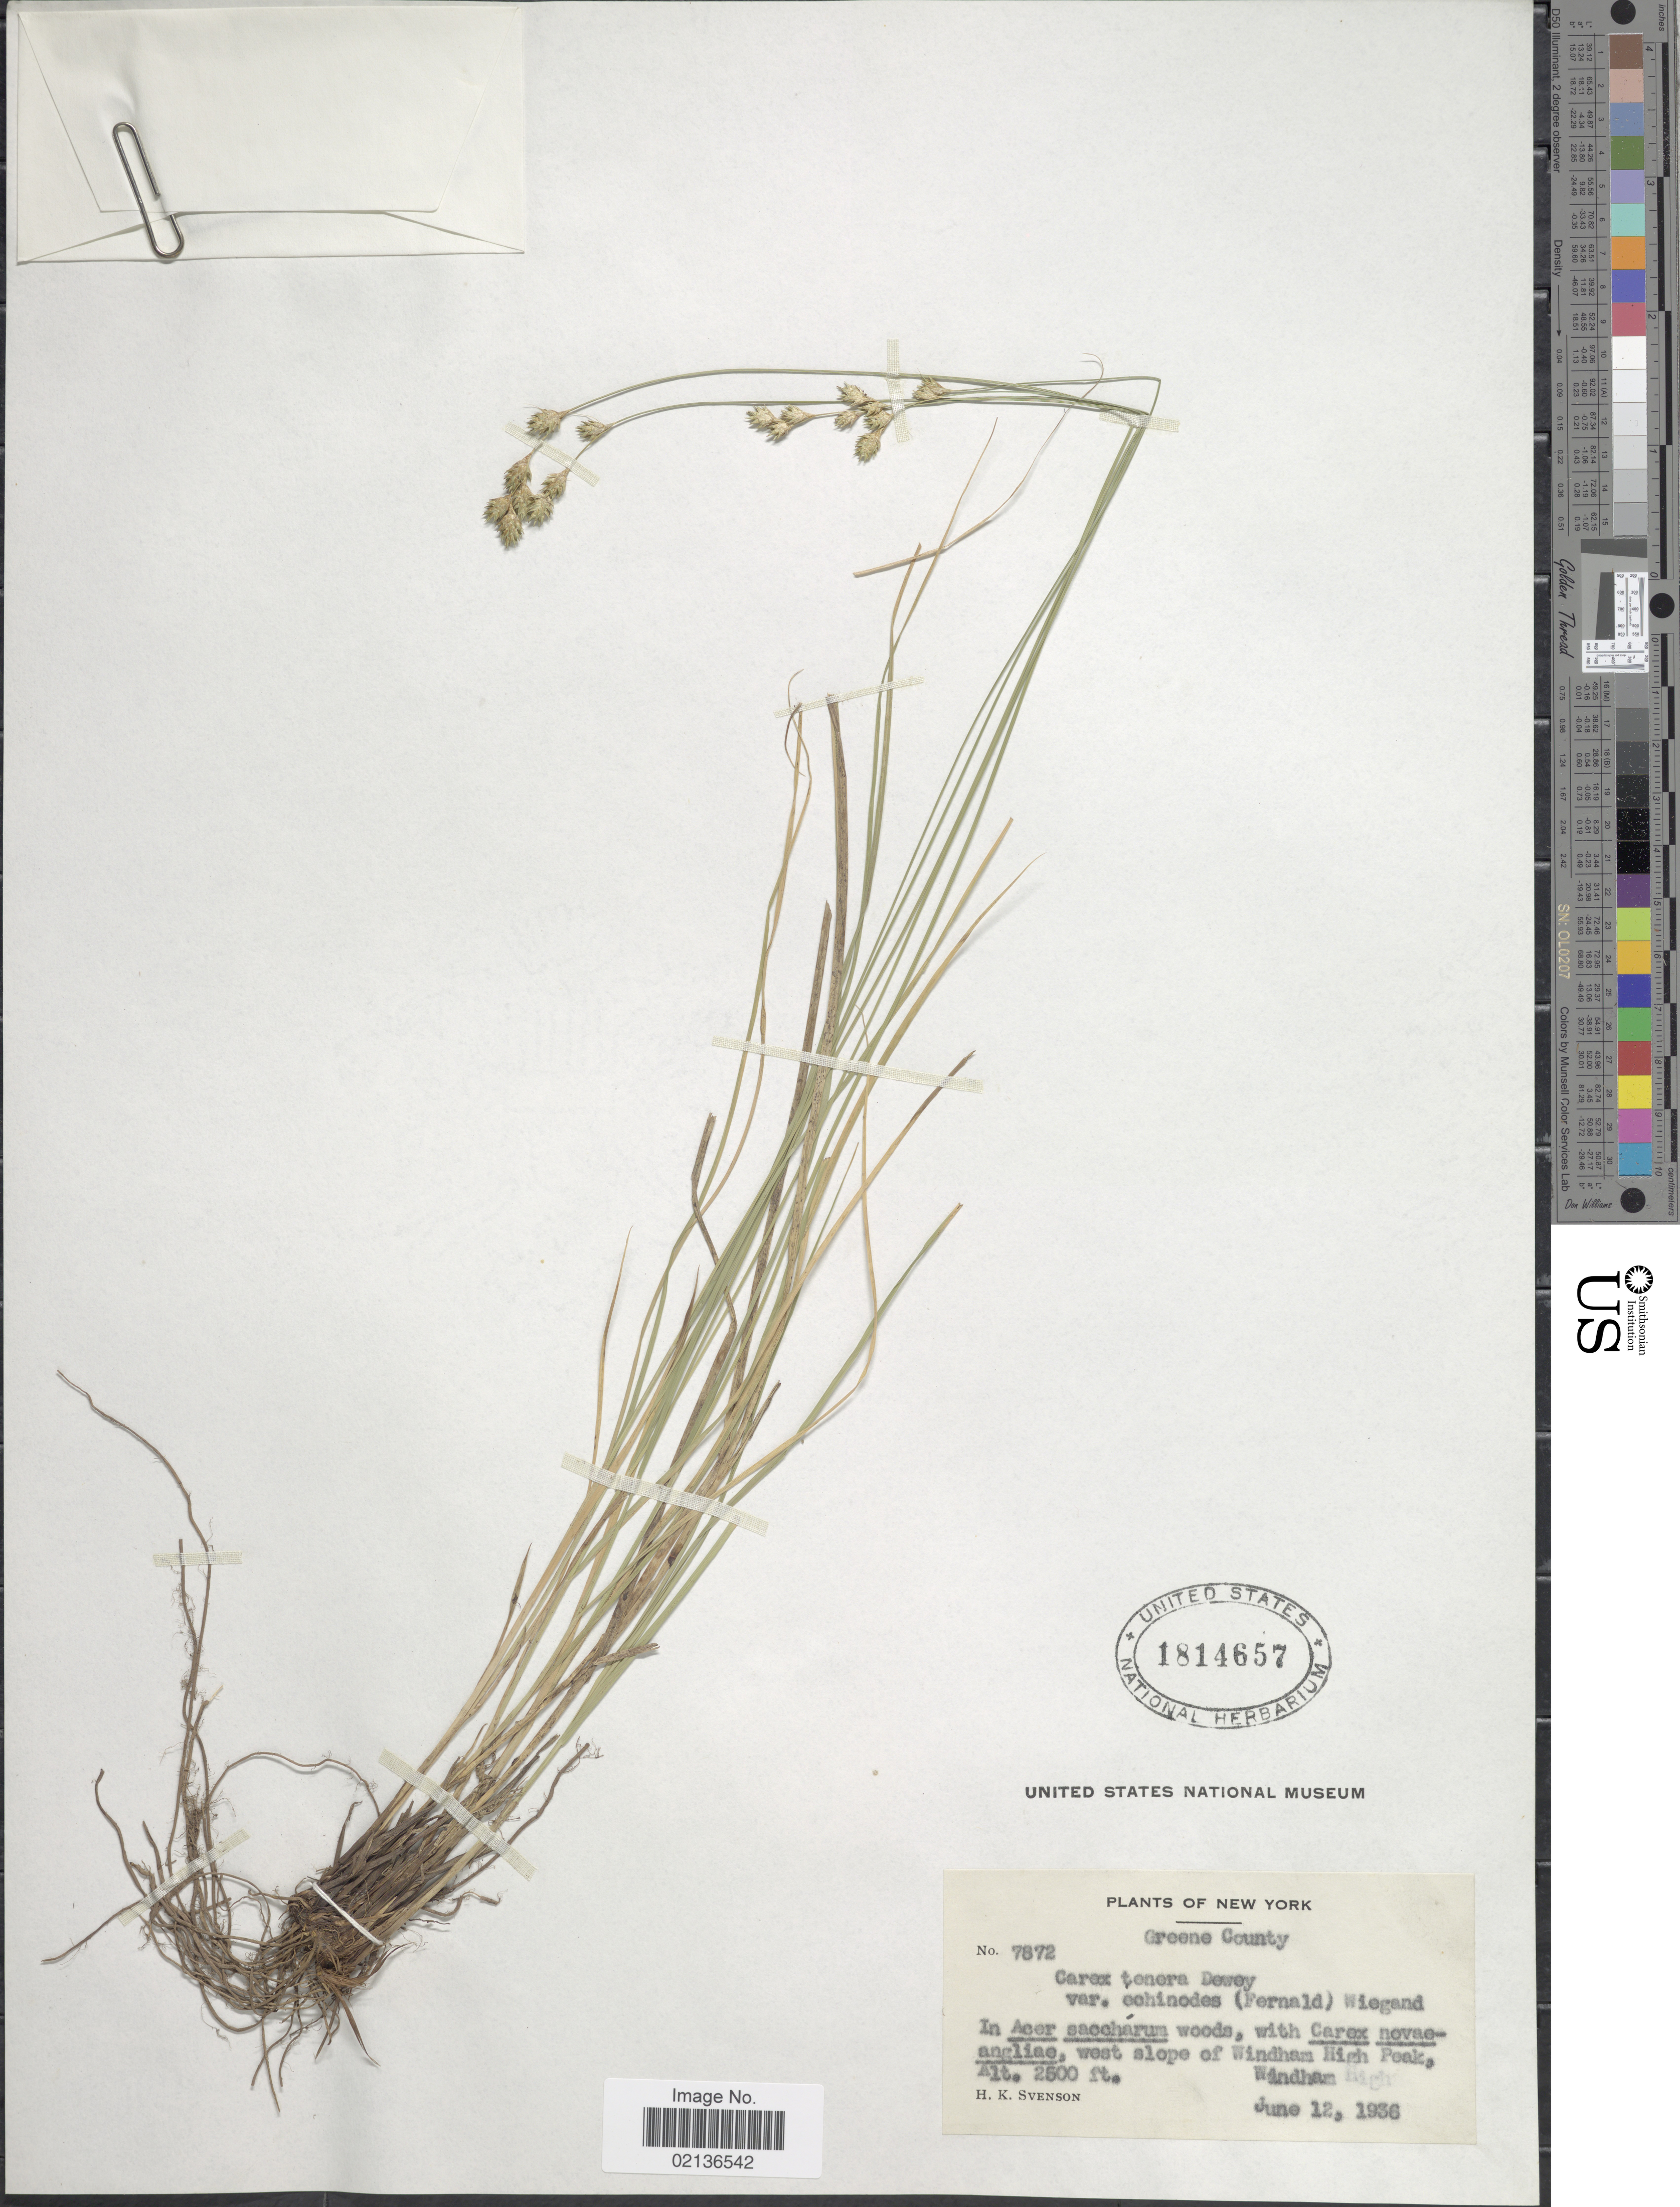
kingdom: Plantae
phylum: Tracheophyta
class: Liliopsida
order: Poales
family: Cyperaceae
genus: Carex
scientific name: Carex tenera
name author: Dewey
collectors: H. K. Svenson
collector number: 7872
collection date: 1936-06-12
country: United States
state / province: New York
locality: Greene County, west slope of Windham High Peak, Windham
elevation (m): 762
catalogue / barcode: US 1814657